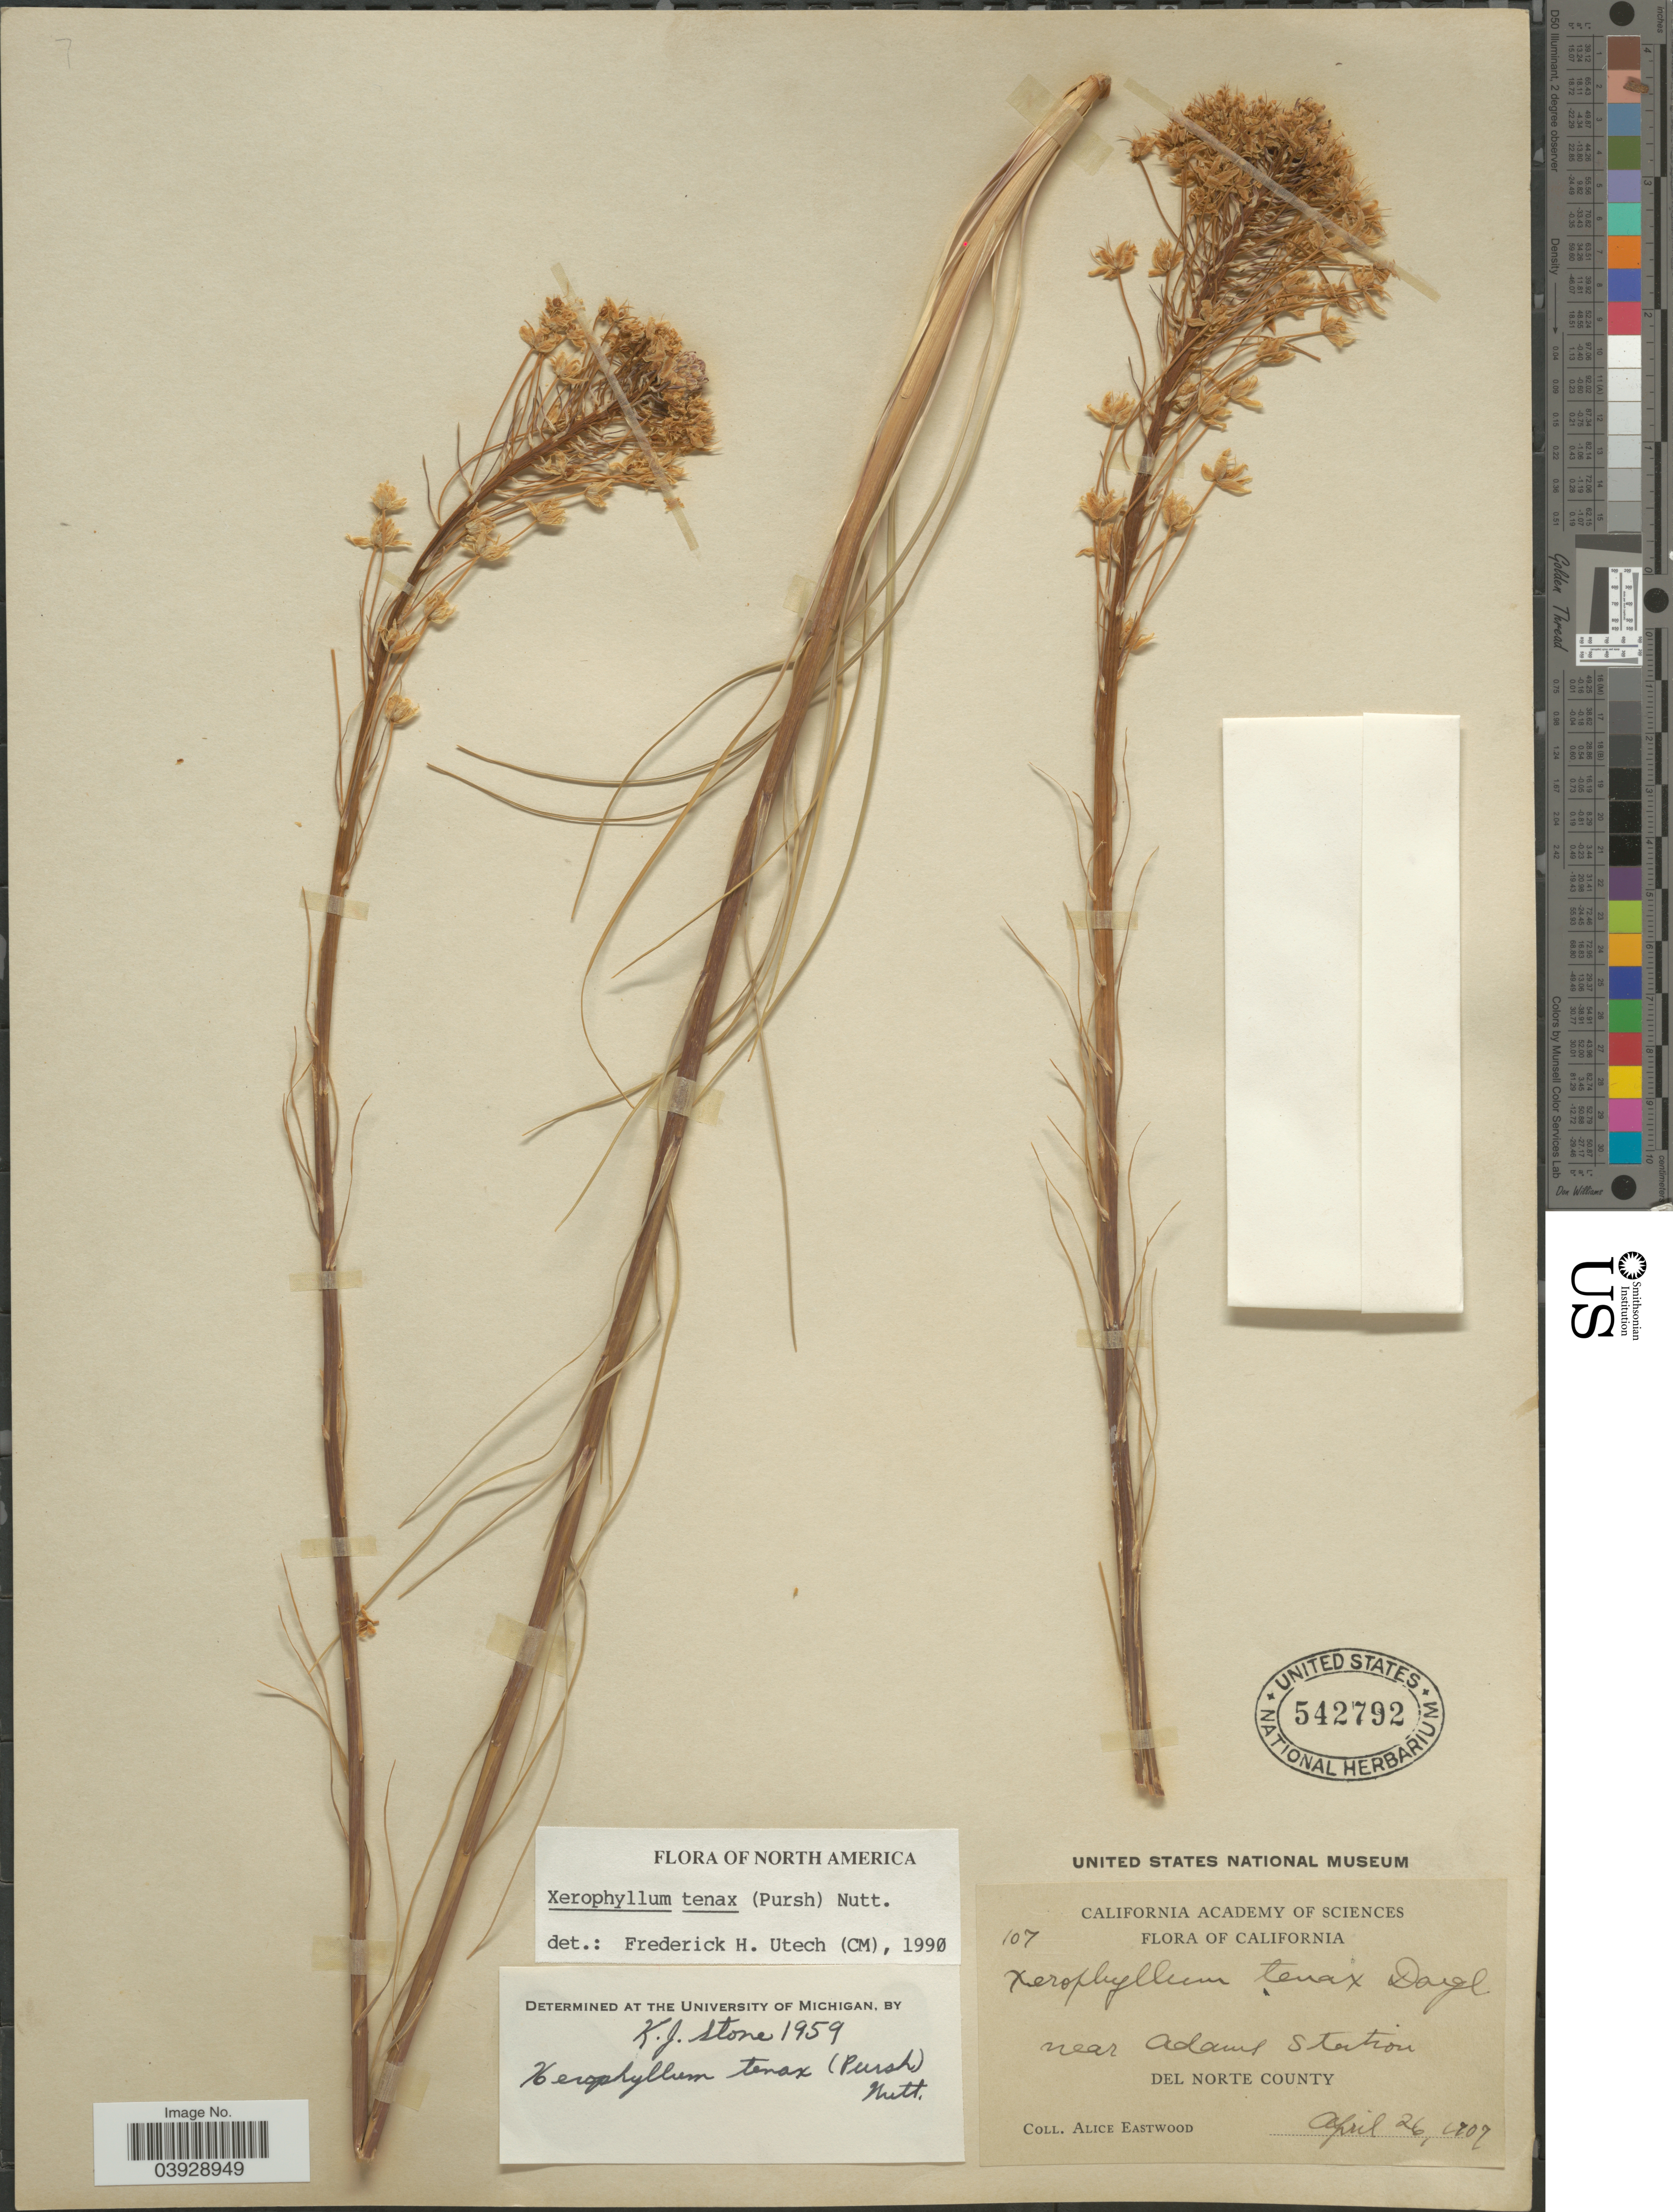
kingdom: Plantae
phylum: Tracheophyta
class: Liliopsida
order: Liliales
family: Melanthiaceae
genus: Xerophyllum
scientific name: Xerophyllum tenax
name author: (Pursh) Nutt.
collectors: A. Eastwood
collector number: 107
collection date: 1907-04-26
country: United States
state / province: California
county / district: Del Norte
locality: Near Adams Station. Del Norte County.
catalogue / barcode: US 542792